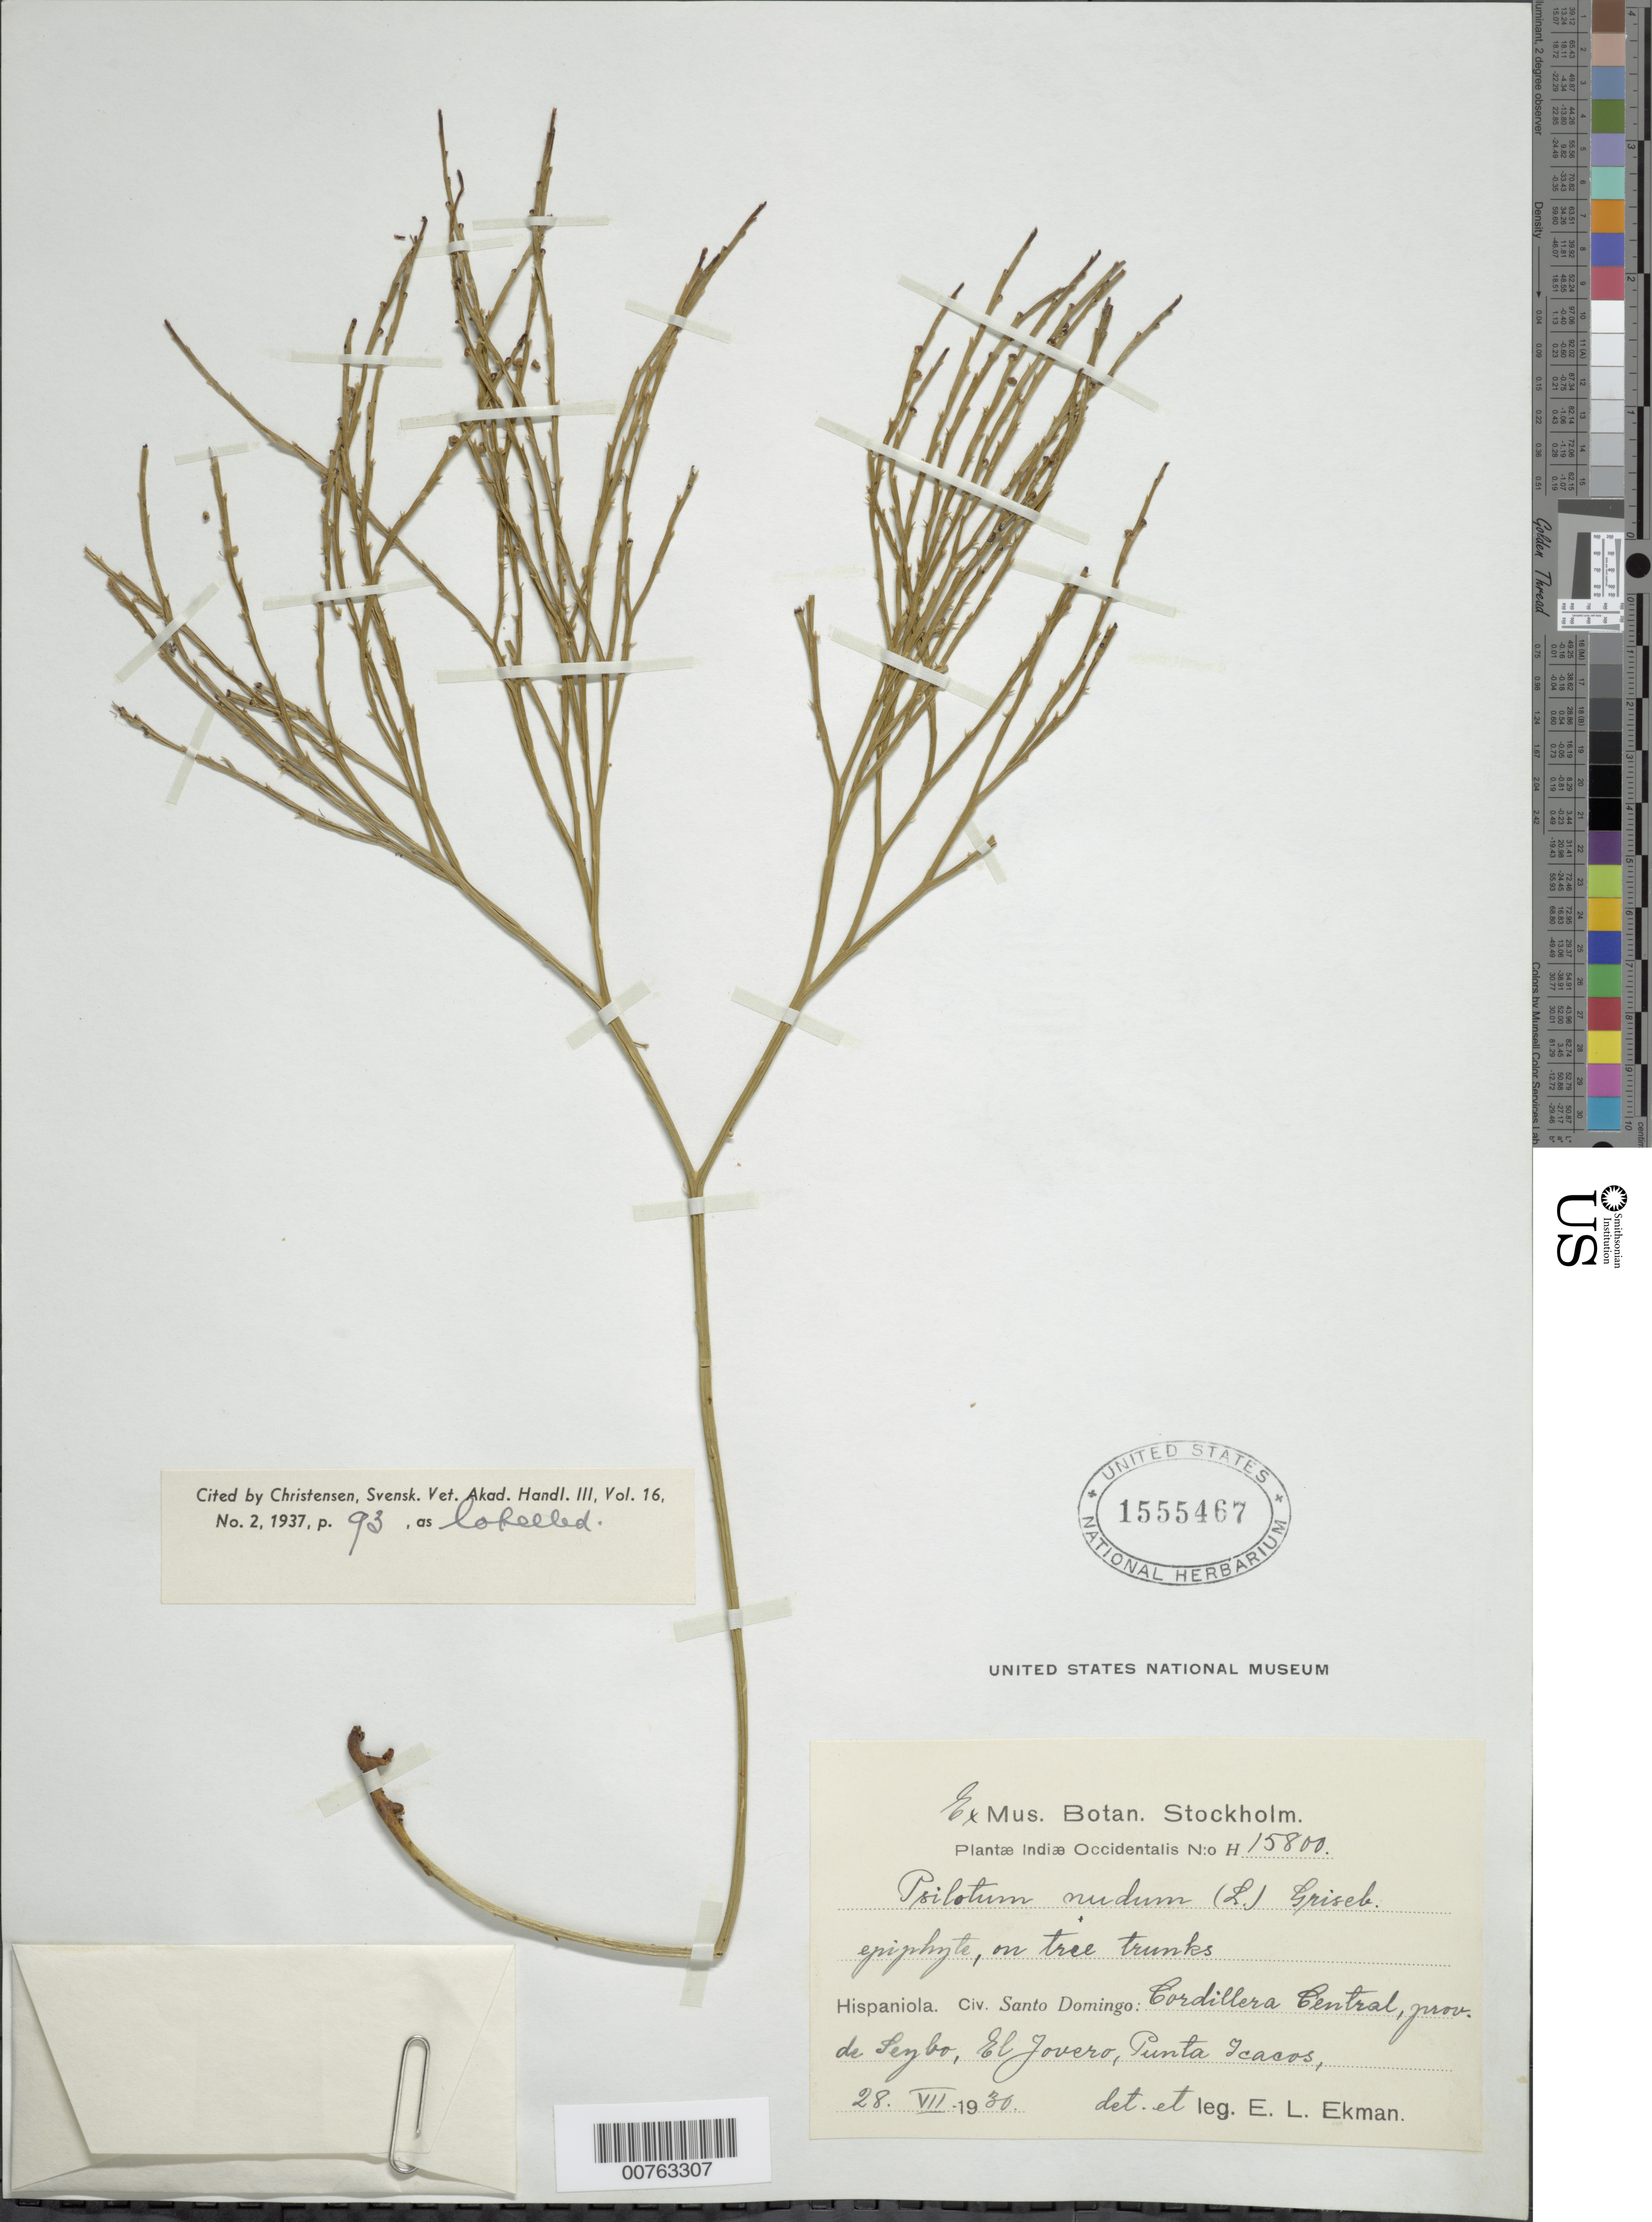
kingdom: Plantae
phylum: Tracheophyta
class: Polypodiopsida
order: Psilotales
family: Psilotaceae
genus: Psilotum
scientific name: Psilotum nudum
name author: (L.) P. Beauv.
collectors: E. L. Ekman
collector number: H 15800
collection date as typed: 28 Aug 1930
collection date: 1930-08-28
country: Dominican Republic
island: Hispaniola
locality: Cordillera Central. Provincia de Seybo, El Jovero, Punta Icacos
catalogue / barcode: US 1555467